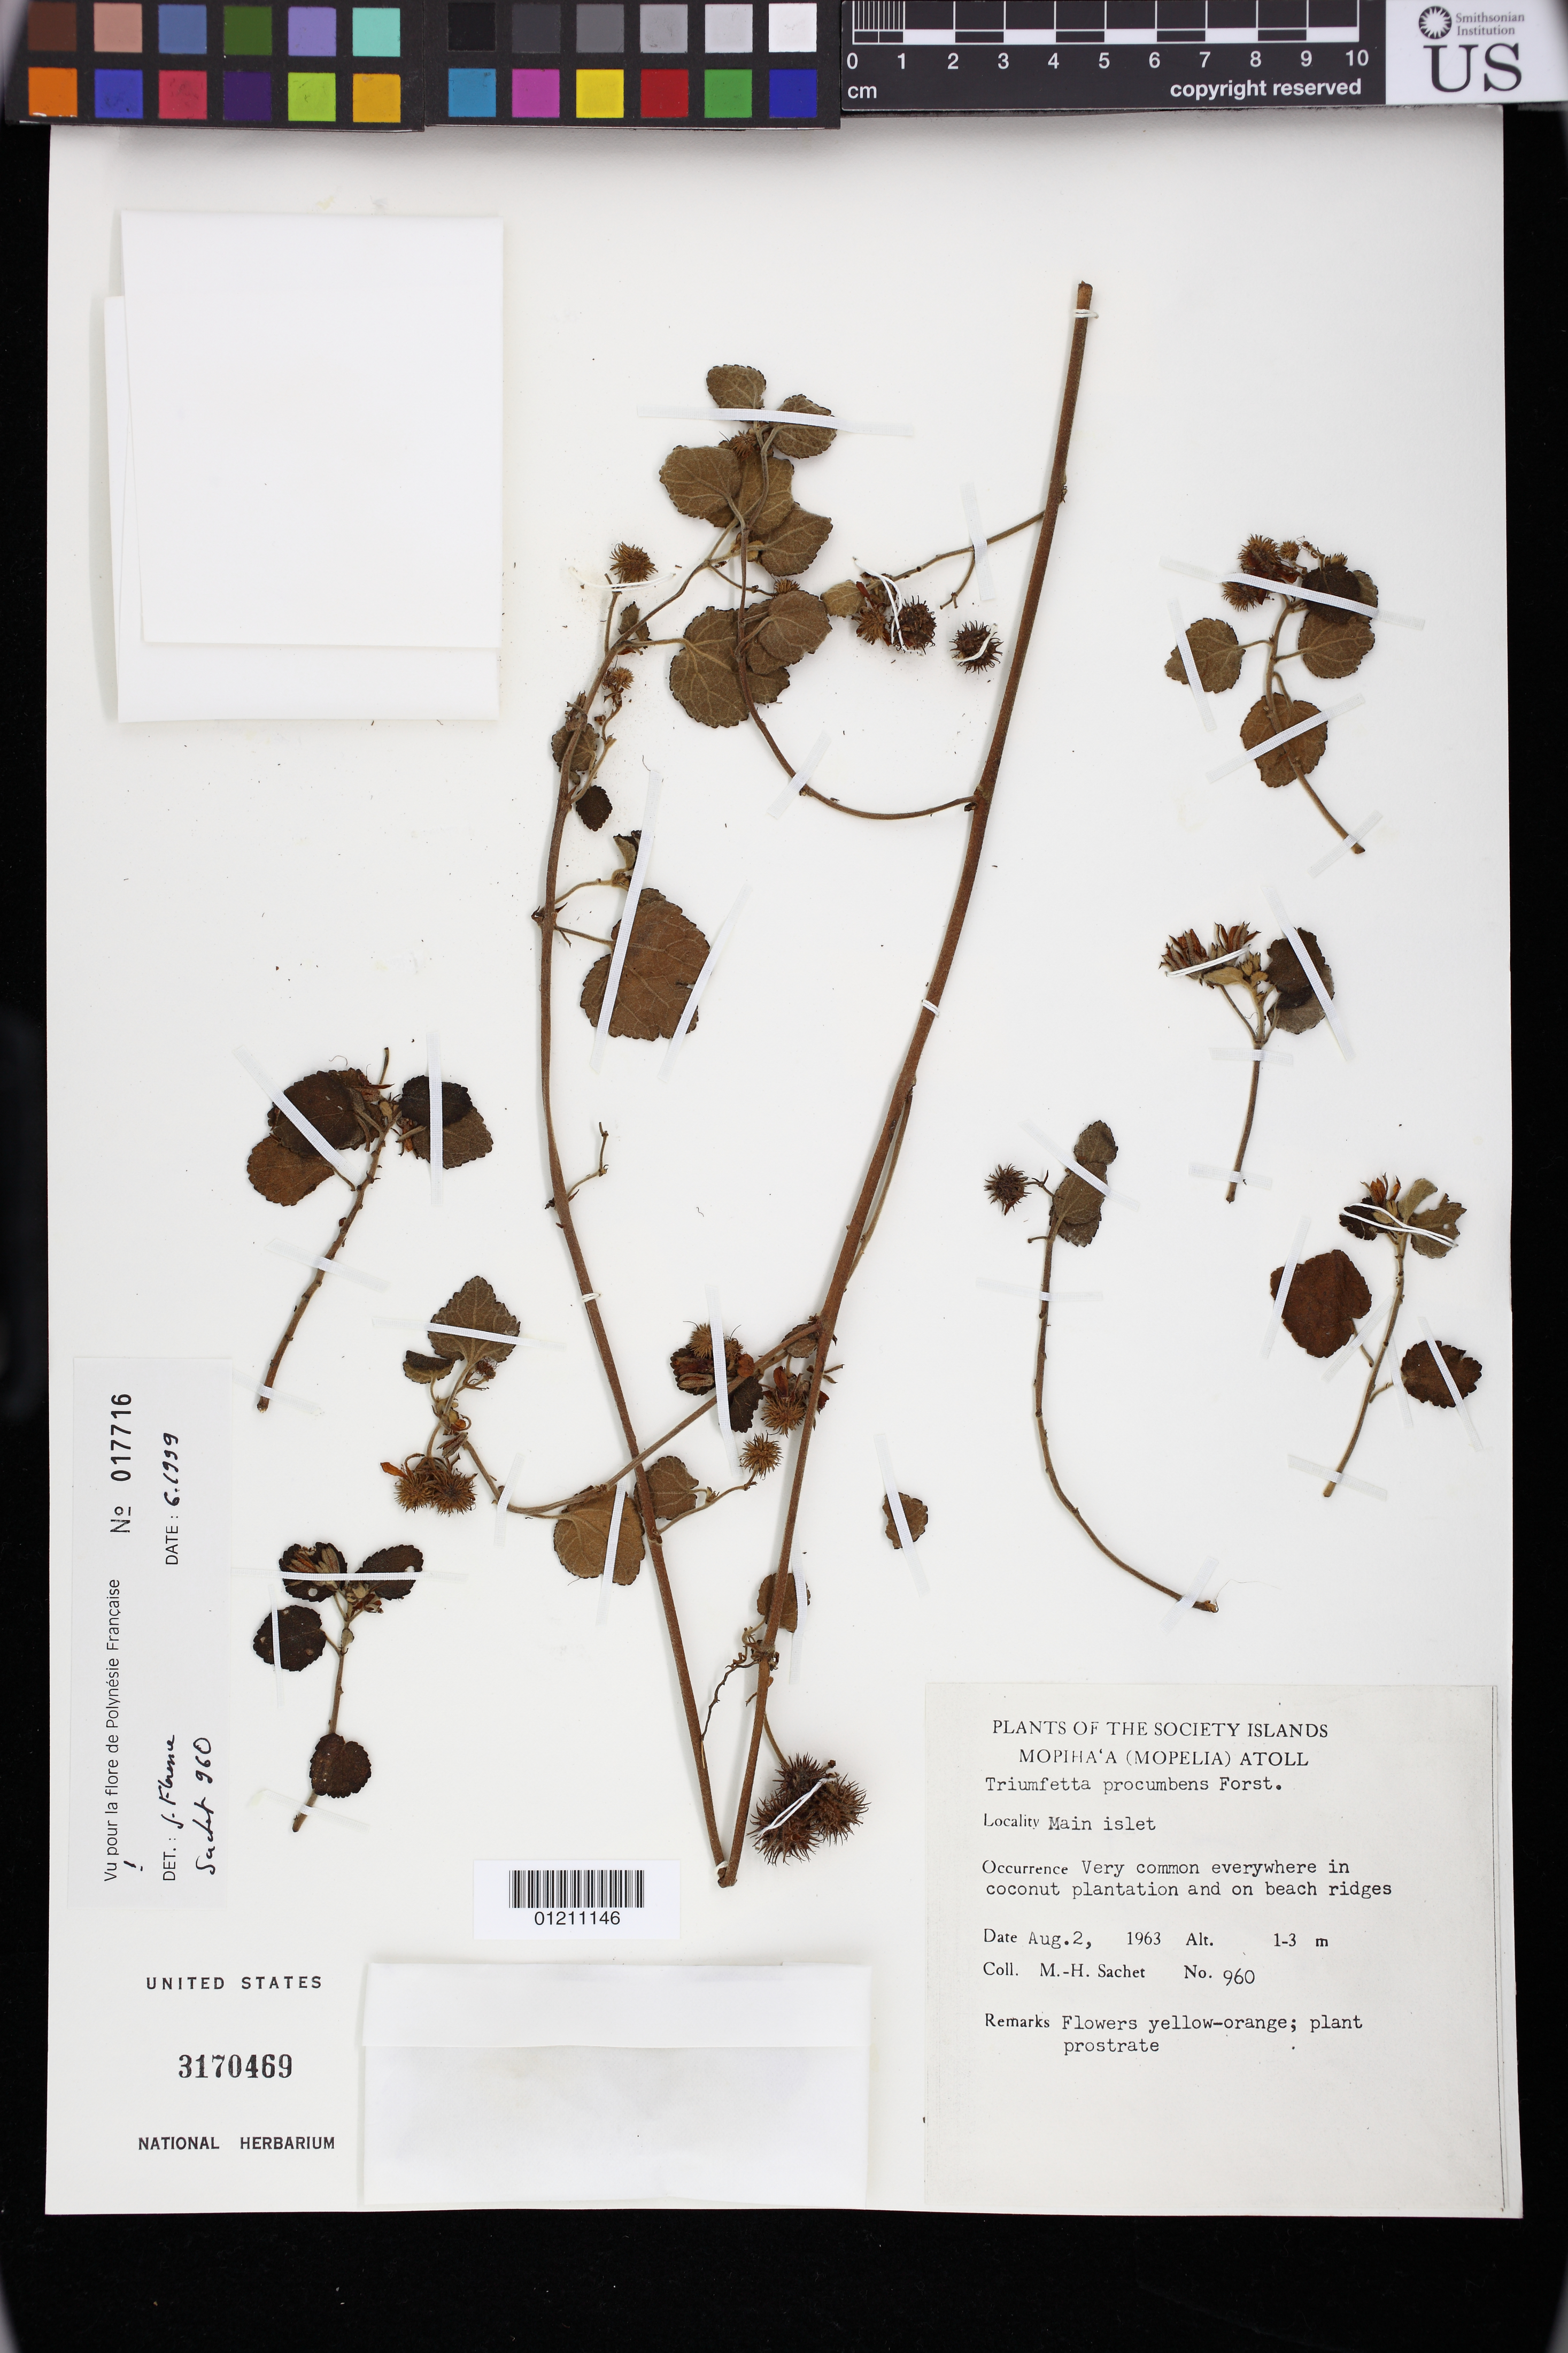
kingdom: Plantae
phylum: Tracheophyta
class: Magnoliopsida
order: Malvales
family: Malvaceae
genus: Triumfetta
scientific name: Triumfetta procumbens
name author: G. Forst.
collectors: M.-H. Sachet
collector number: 960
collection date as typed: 08 Feb 1963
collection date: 1963-02-08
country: French Polynesia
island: Maupihaa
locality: Society Islands: Mopiha'a (Mopelia) Atoll, Main islet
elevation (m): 1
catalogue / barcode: US 3170469